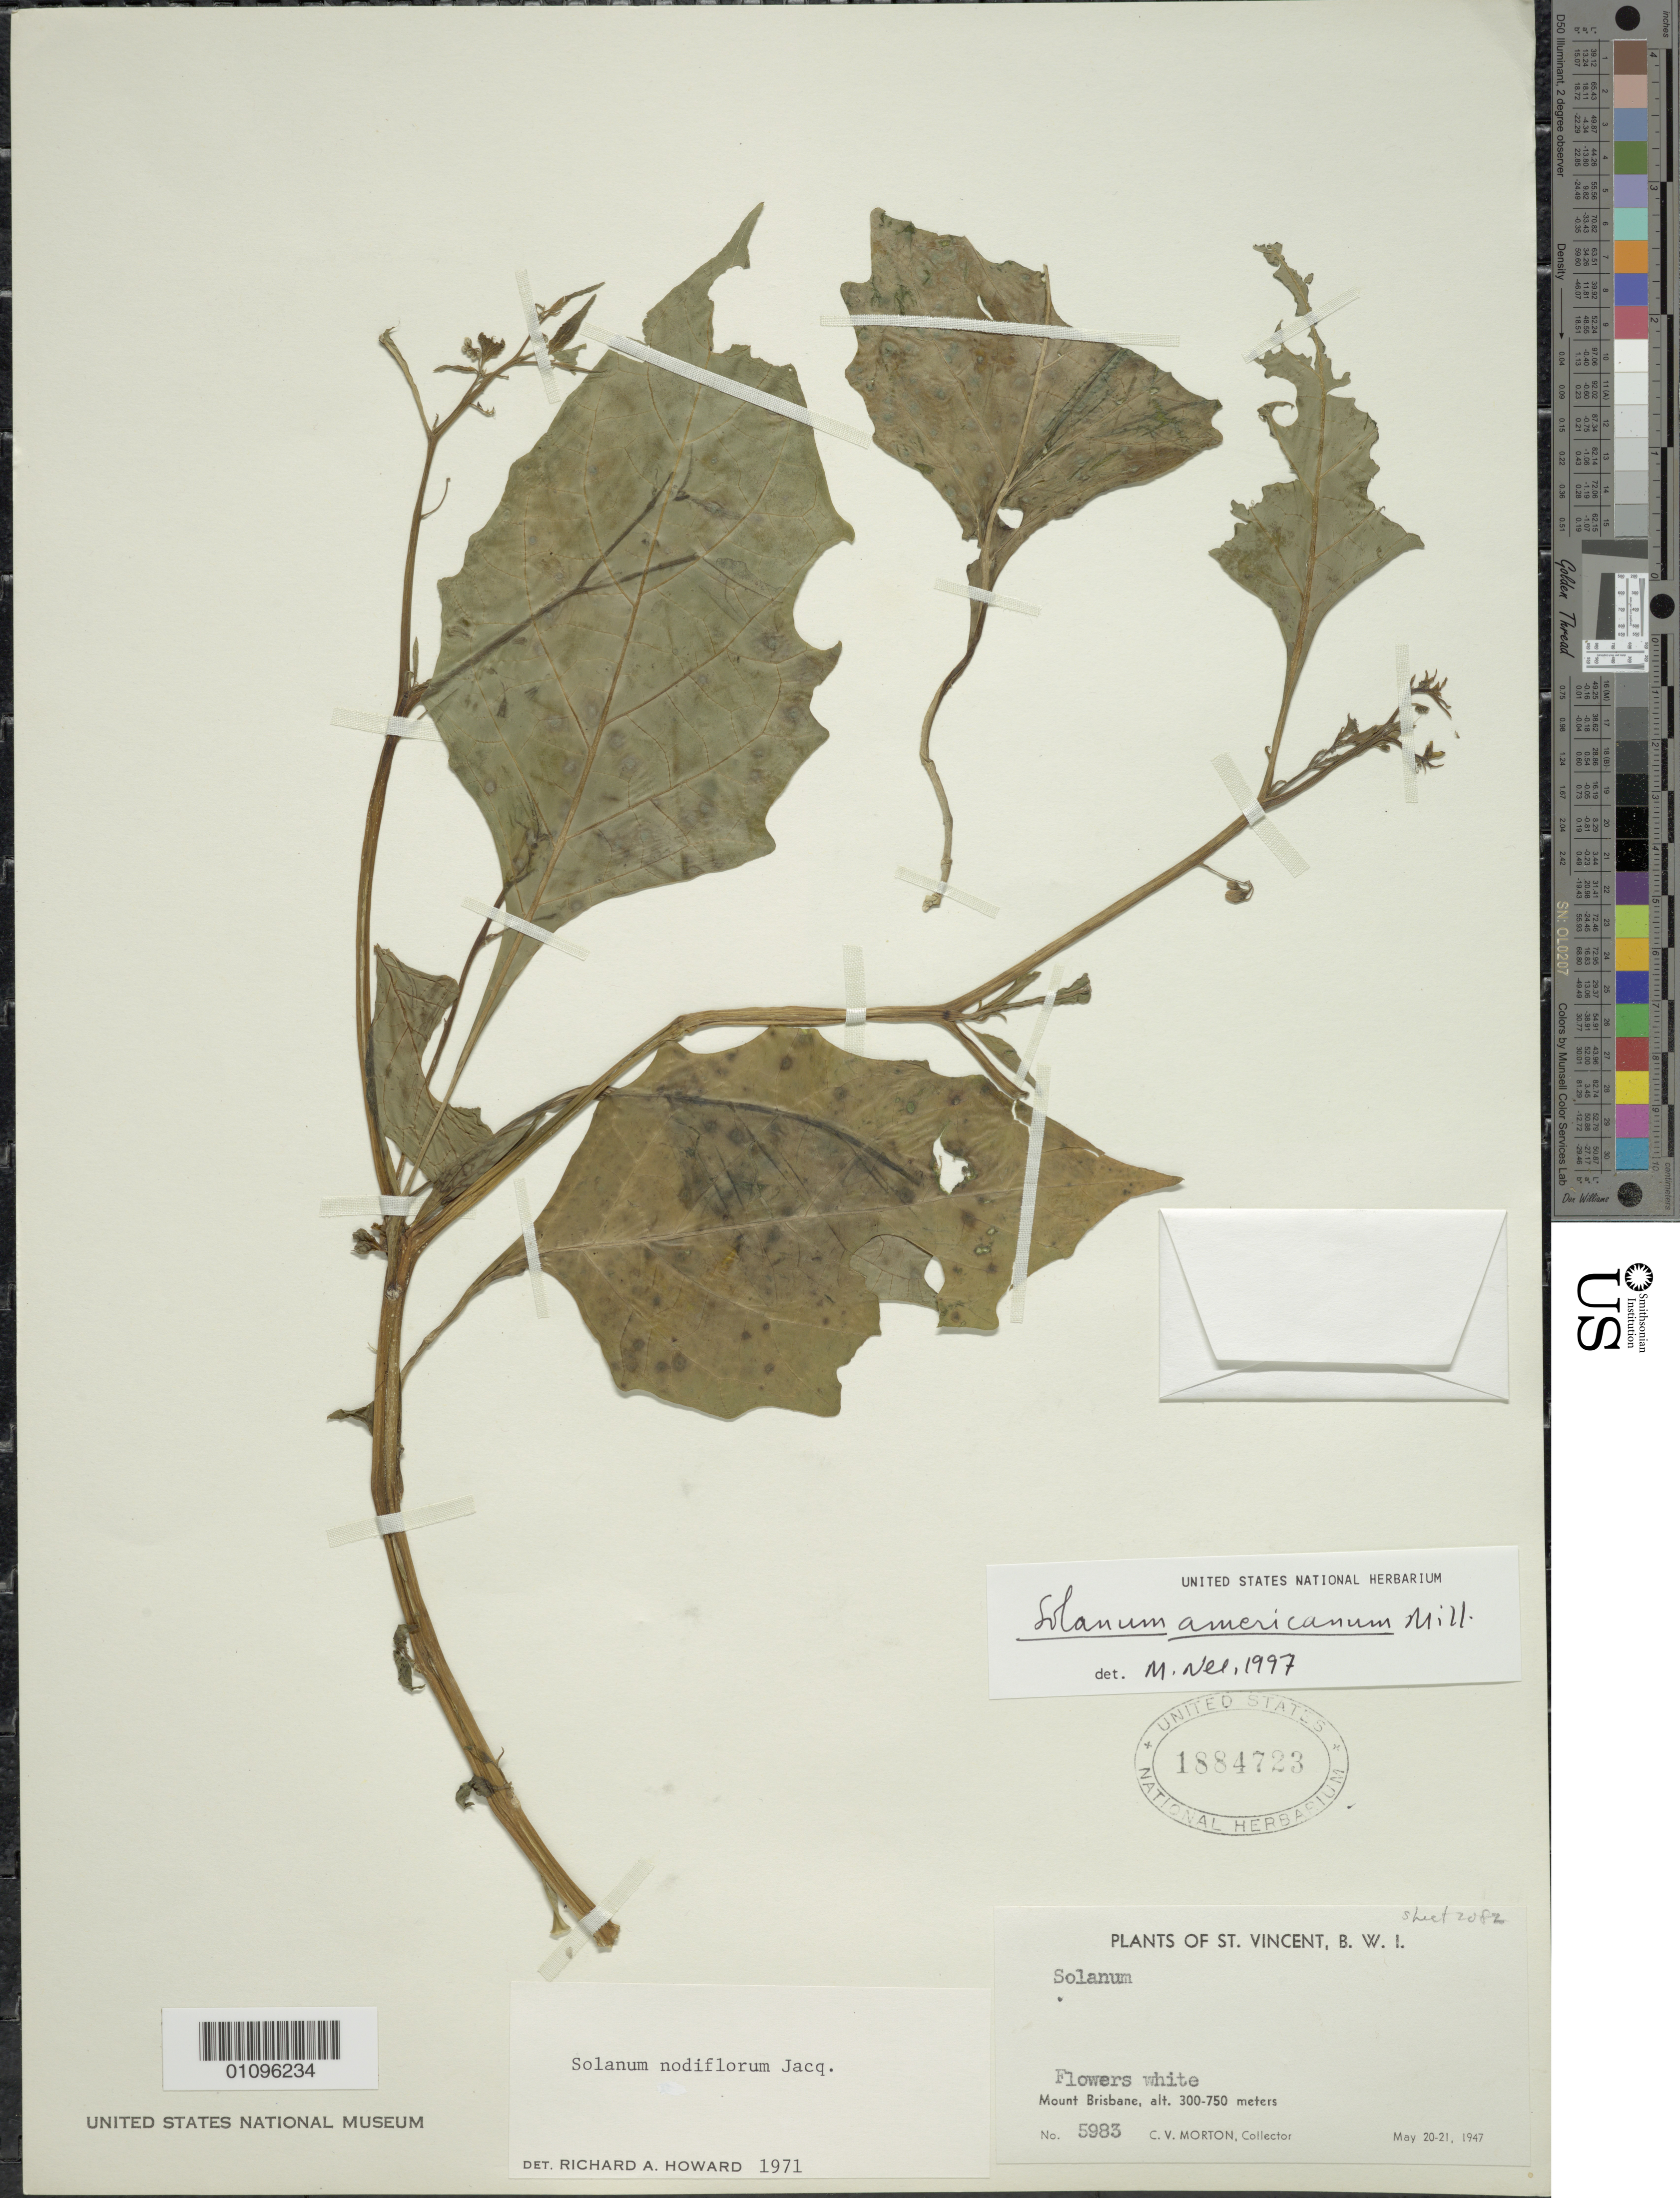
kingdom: Plantae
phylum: Tracheophyta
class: Magnoliopsida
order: Solanales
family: Solanaceae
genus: Solanum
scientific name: Solanum americanum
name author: Mill.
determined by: Nee, Michael H.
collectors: C. V. Morton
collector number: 5983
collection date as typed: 20 May 1947 to 21 May 1947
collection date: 1947-05-20/1947-05-21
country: St. Vincent - Grenadines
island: St. Vincent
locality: Mount Brisbane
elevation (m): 300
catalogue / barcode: US 1884723